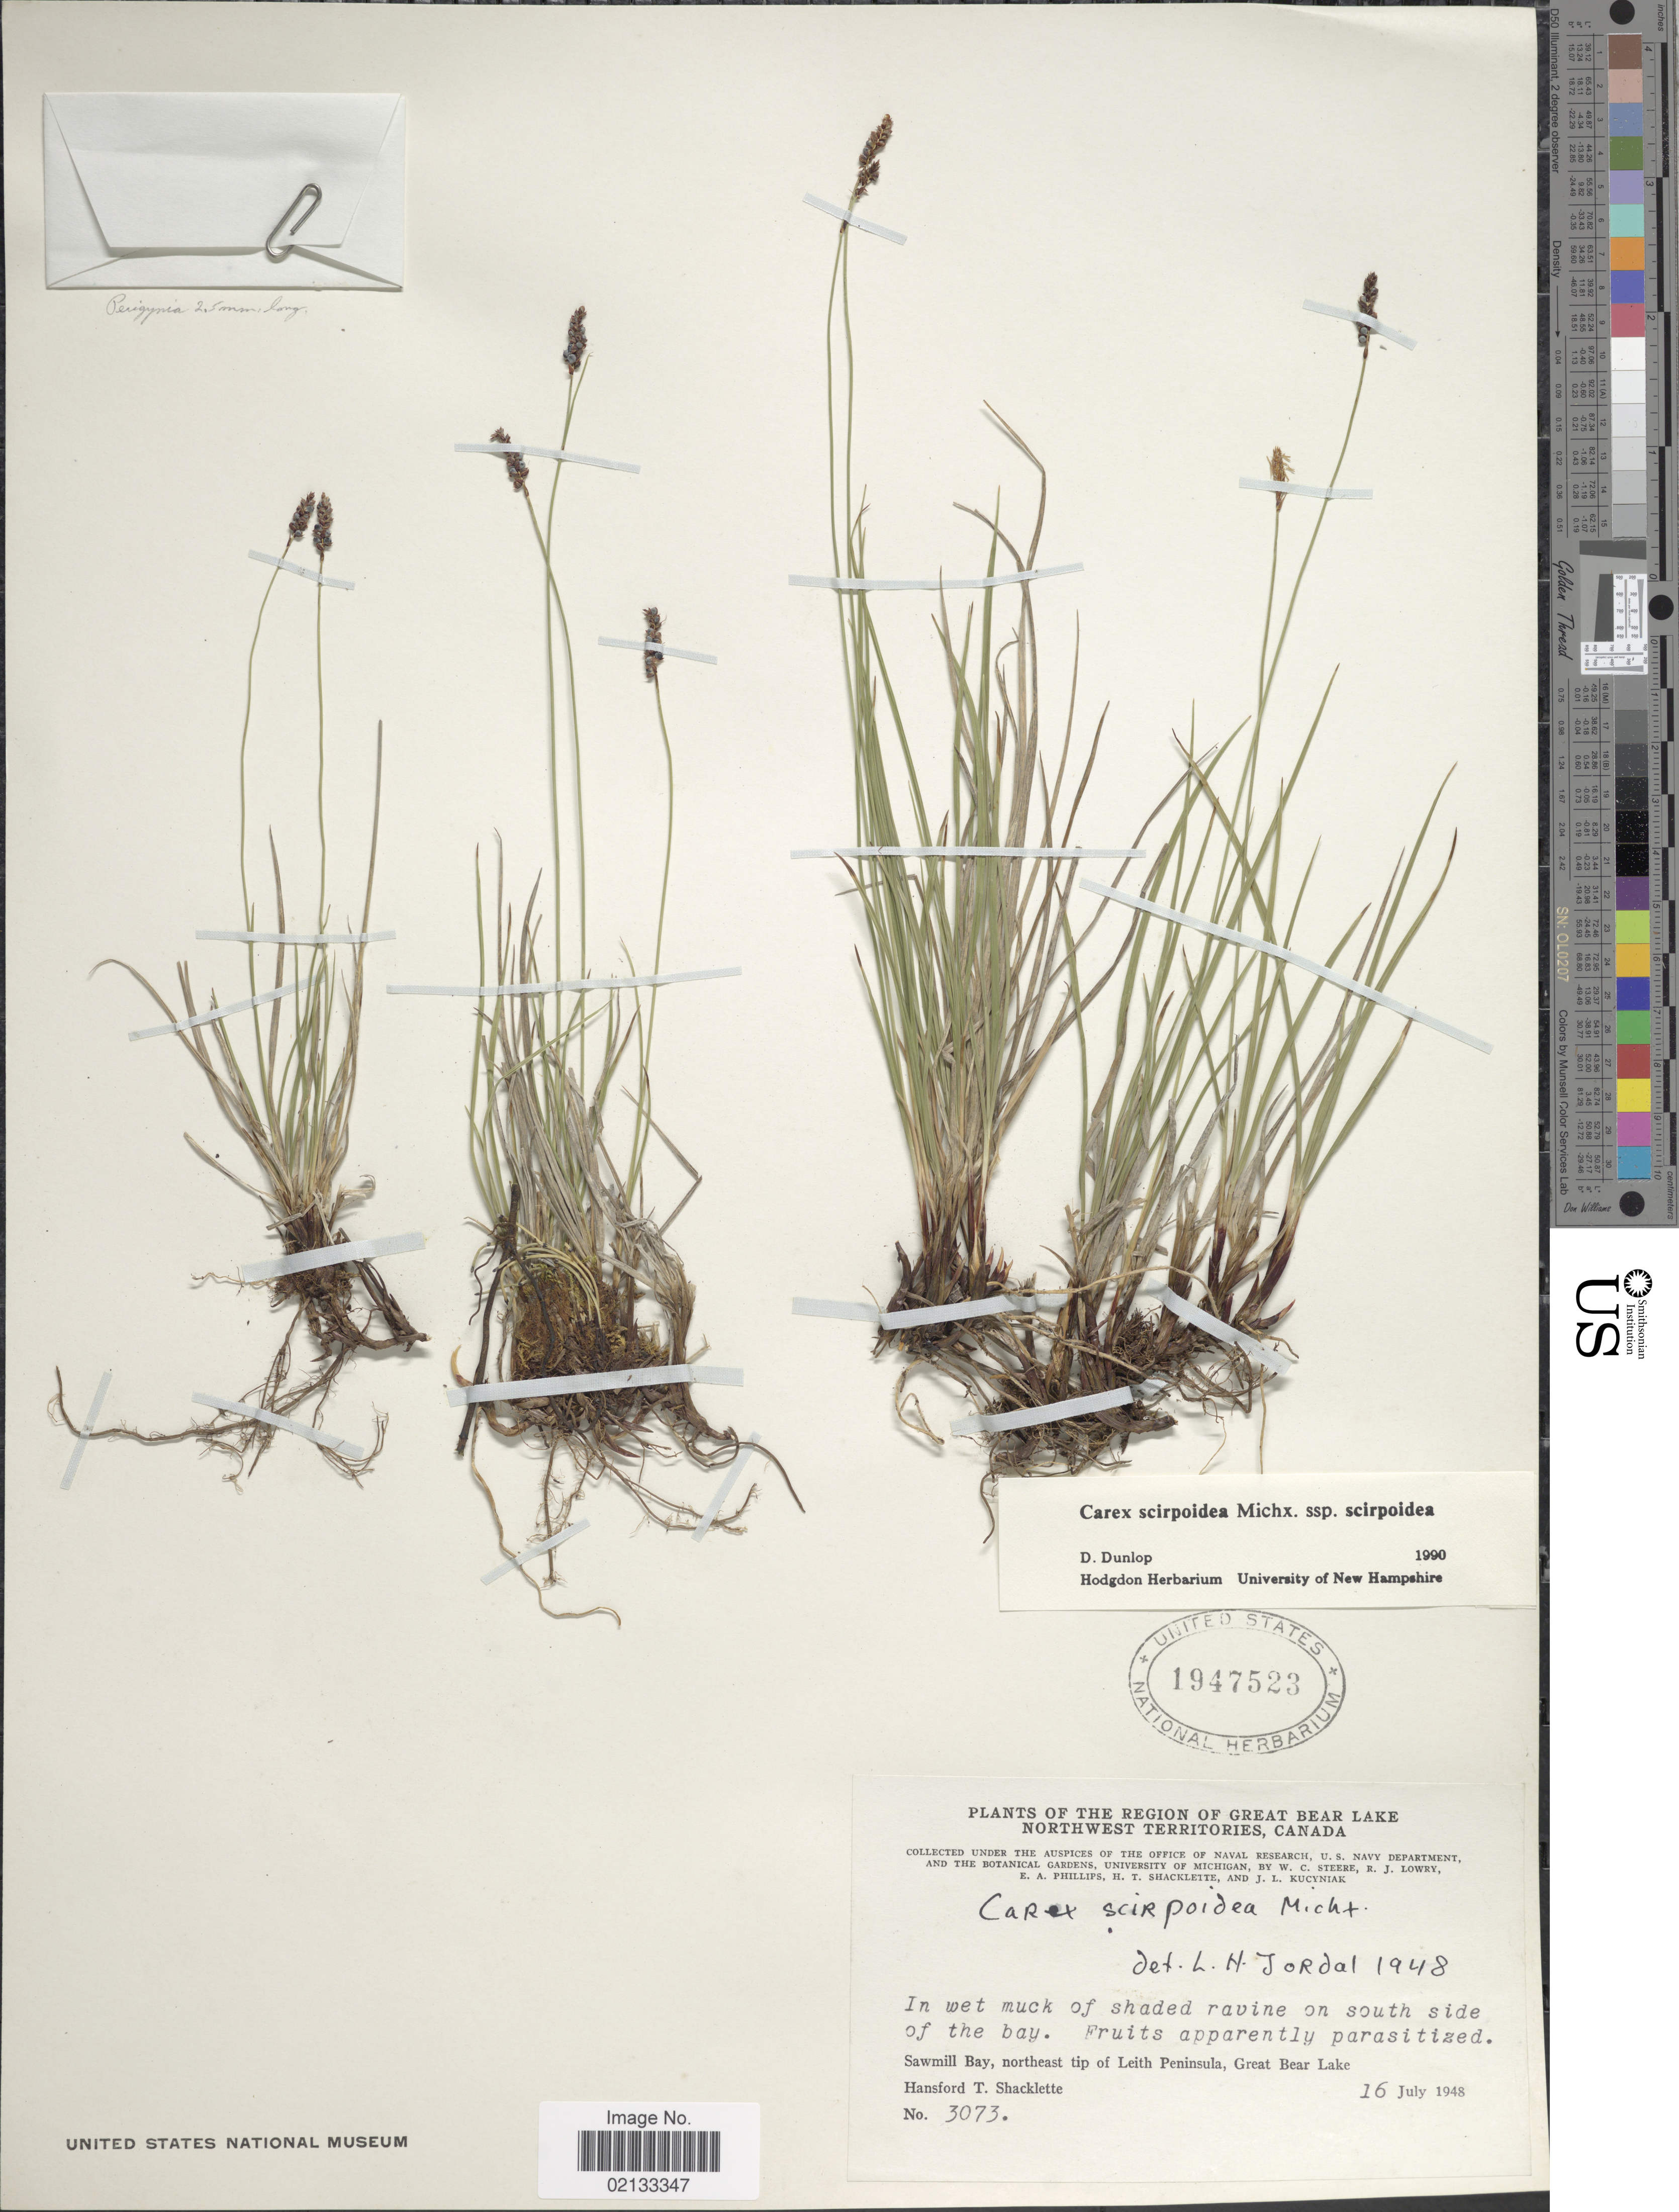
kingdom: Plantae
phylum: Tracheophyta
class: Liliopsida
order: Poales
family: Cyperaceae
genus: Carex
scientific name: Carex scirpoidea subsp. scirpoidea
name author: Michx.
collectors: H. Shacklette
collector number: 3073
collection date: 1948-07-16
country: Canada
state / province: Northwest Territories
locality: The Region of Great Bear Lake, In wet muck of shaded ravine on south side of the bay. Sawmill Bay, northeast tip of Leith Peninsula, Great Bear Lake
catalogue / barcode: US 1947523